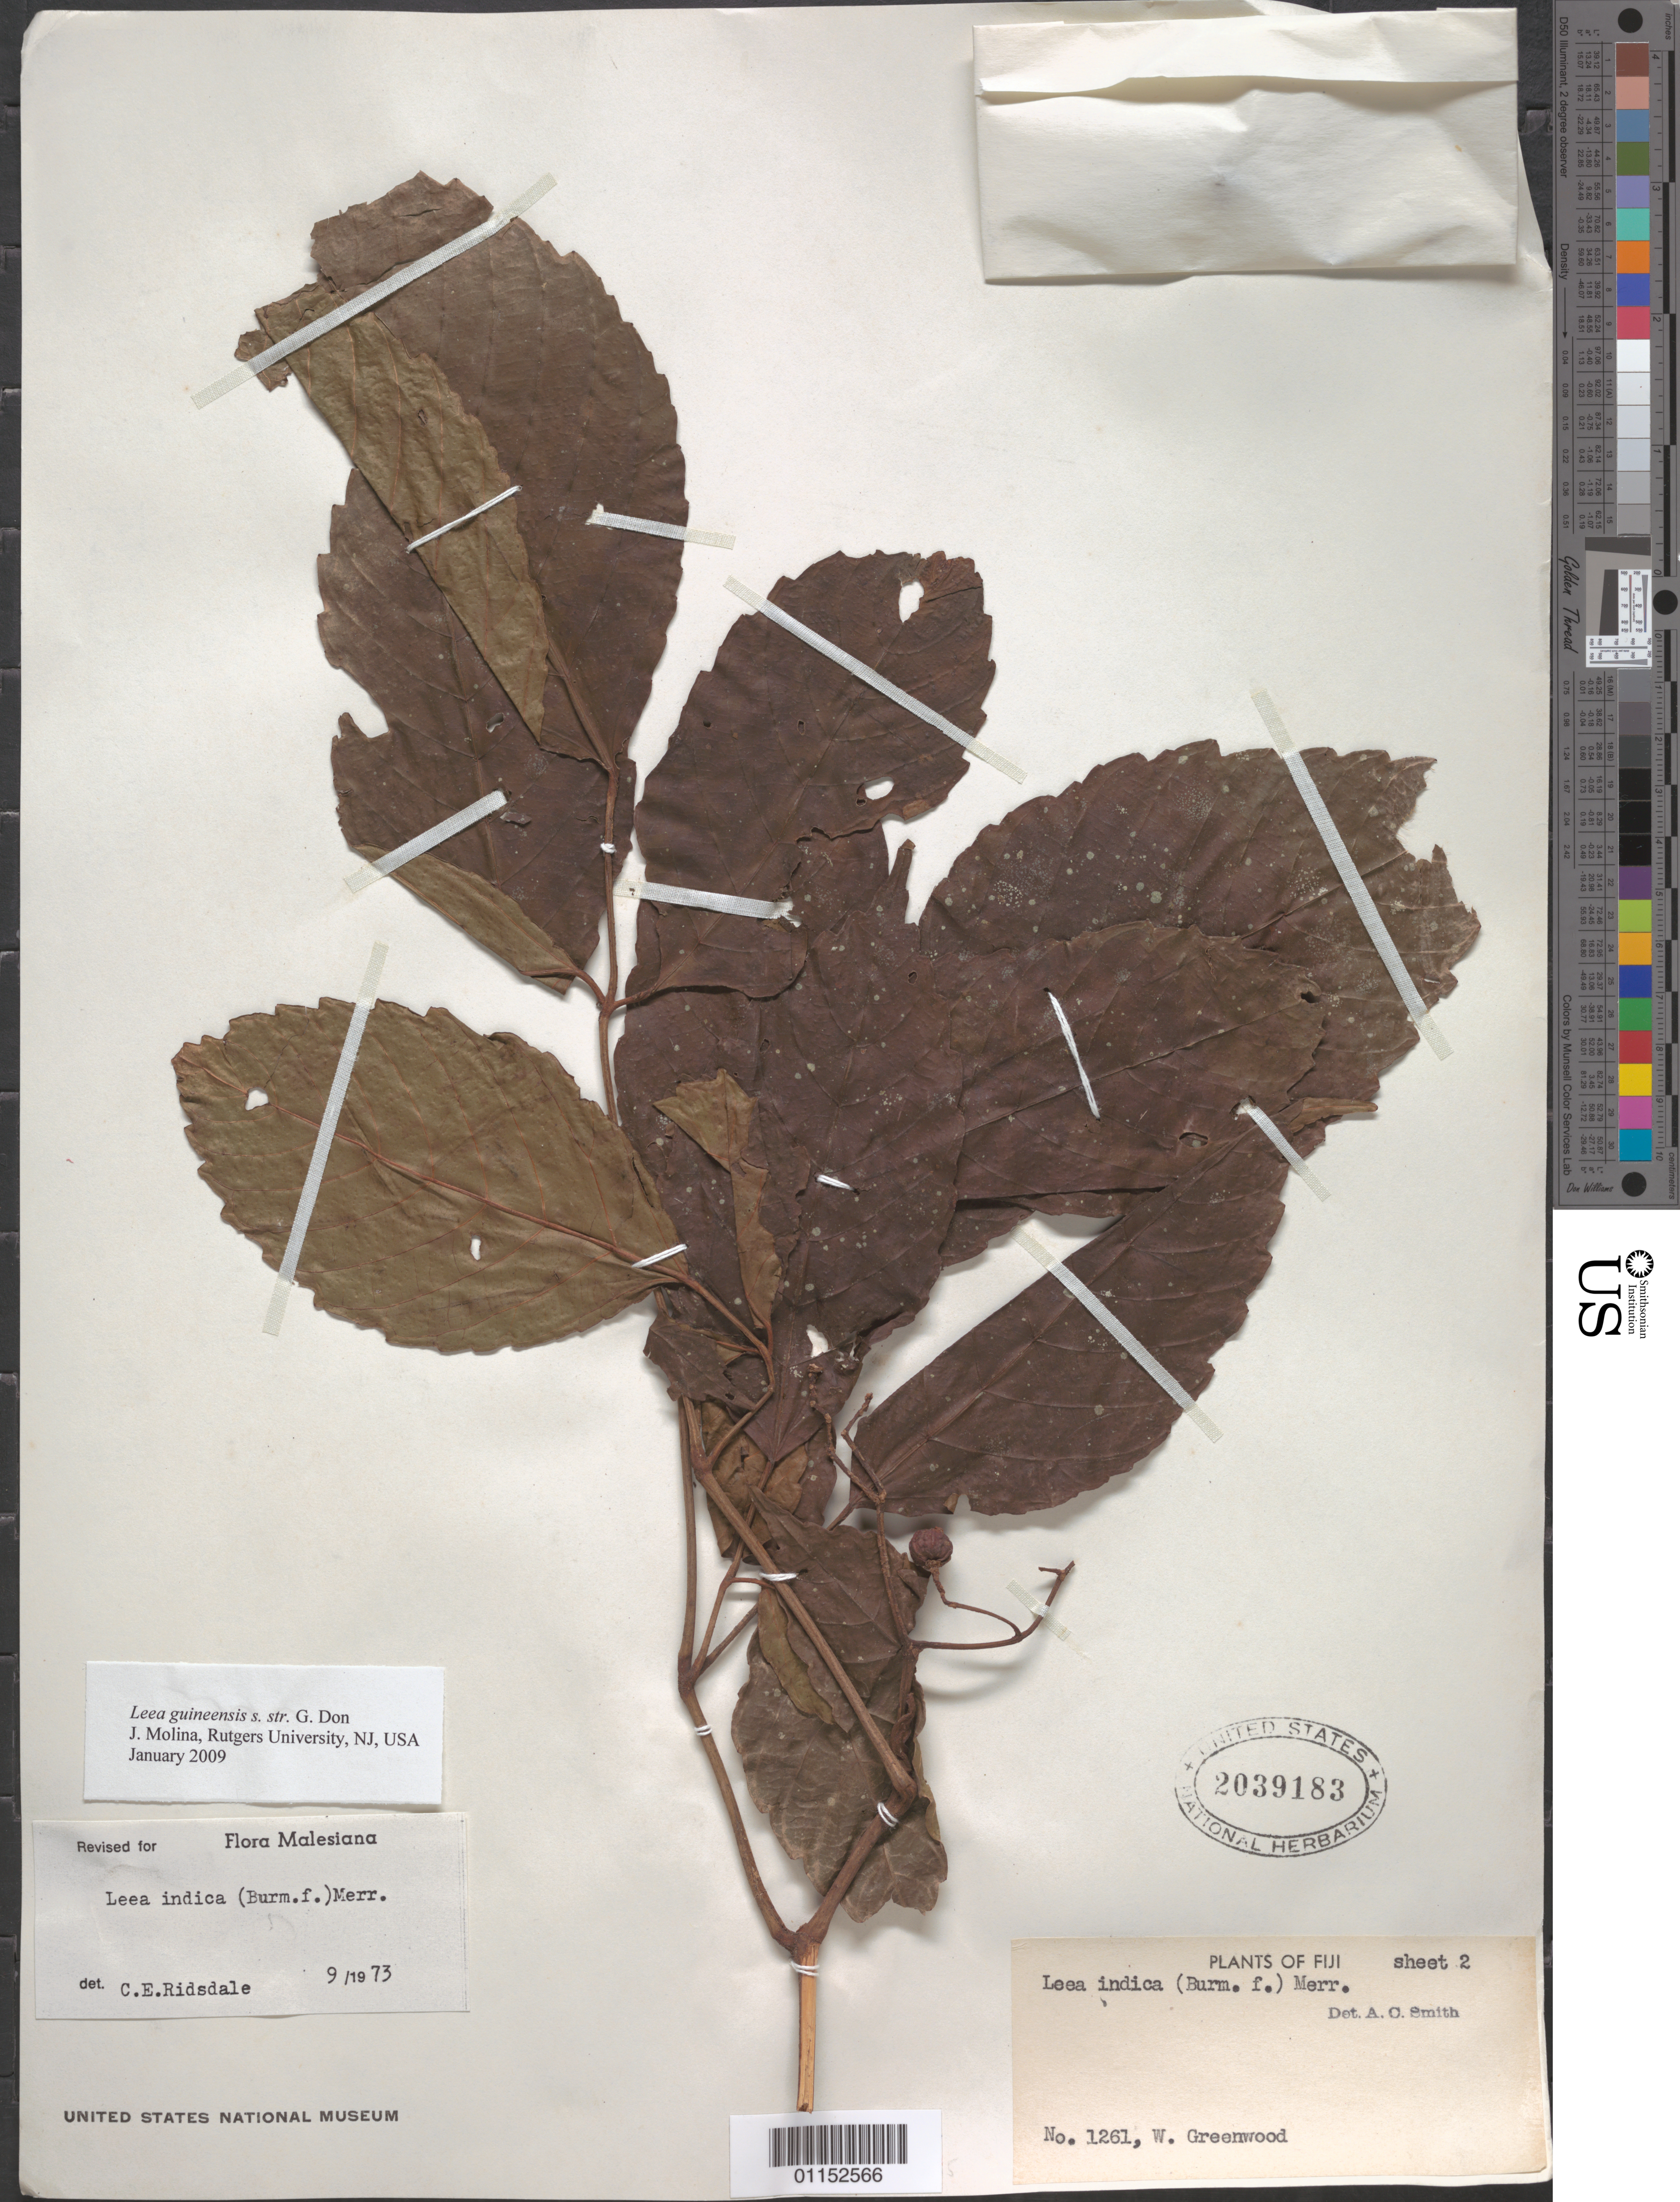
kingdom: Plantae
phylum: Tracheophyta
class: Magnoliopsida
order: Vitales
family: Vitaceae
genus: Leea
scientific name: Leea guineensis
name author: G. Don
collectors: W. Greenwood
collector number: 1261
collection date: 1951-10-28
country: Fiji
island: Viti Levu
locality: MBA: Mt Evans Range.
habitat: Creeper, in thick forest.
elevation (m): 970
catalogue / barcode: US 2039183